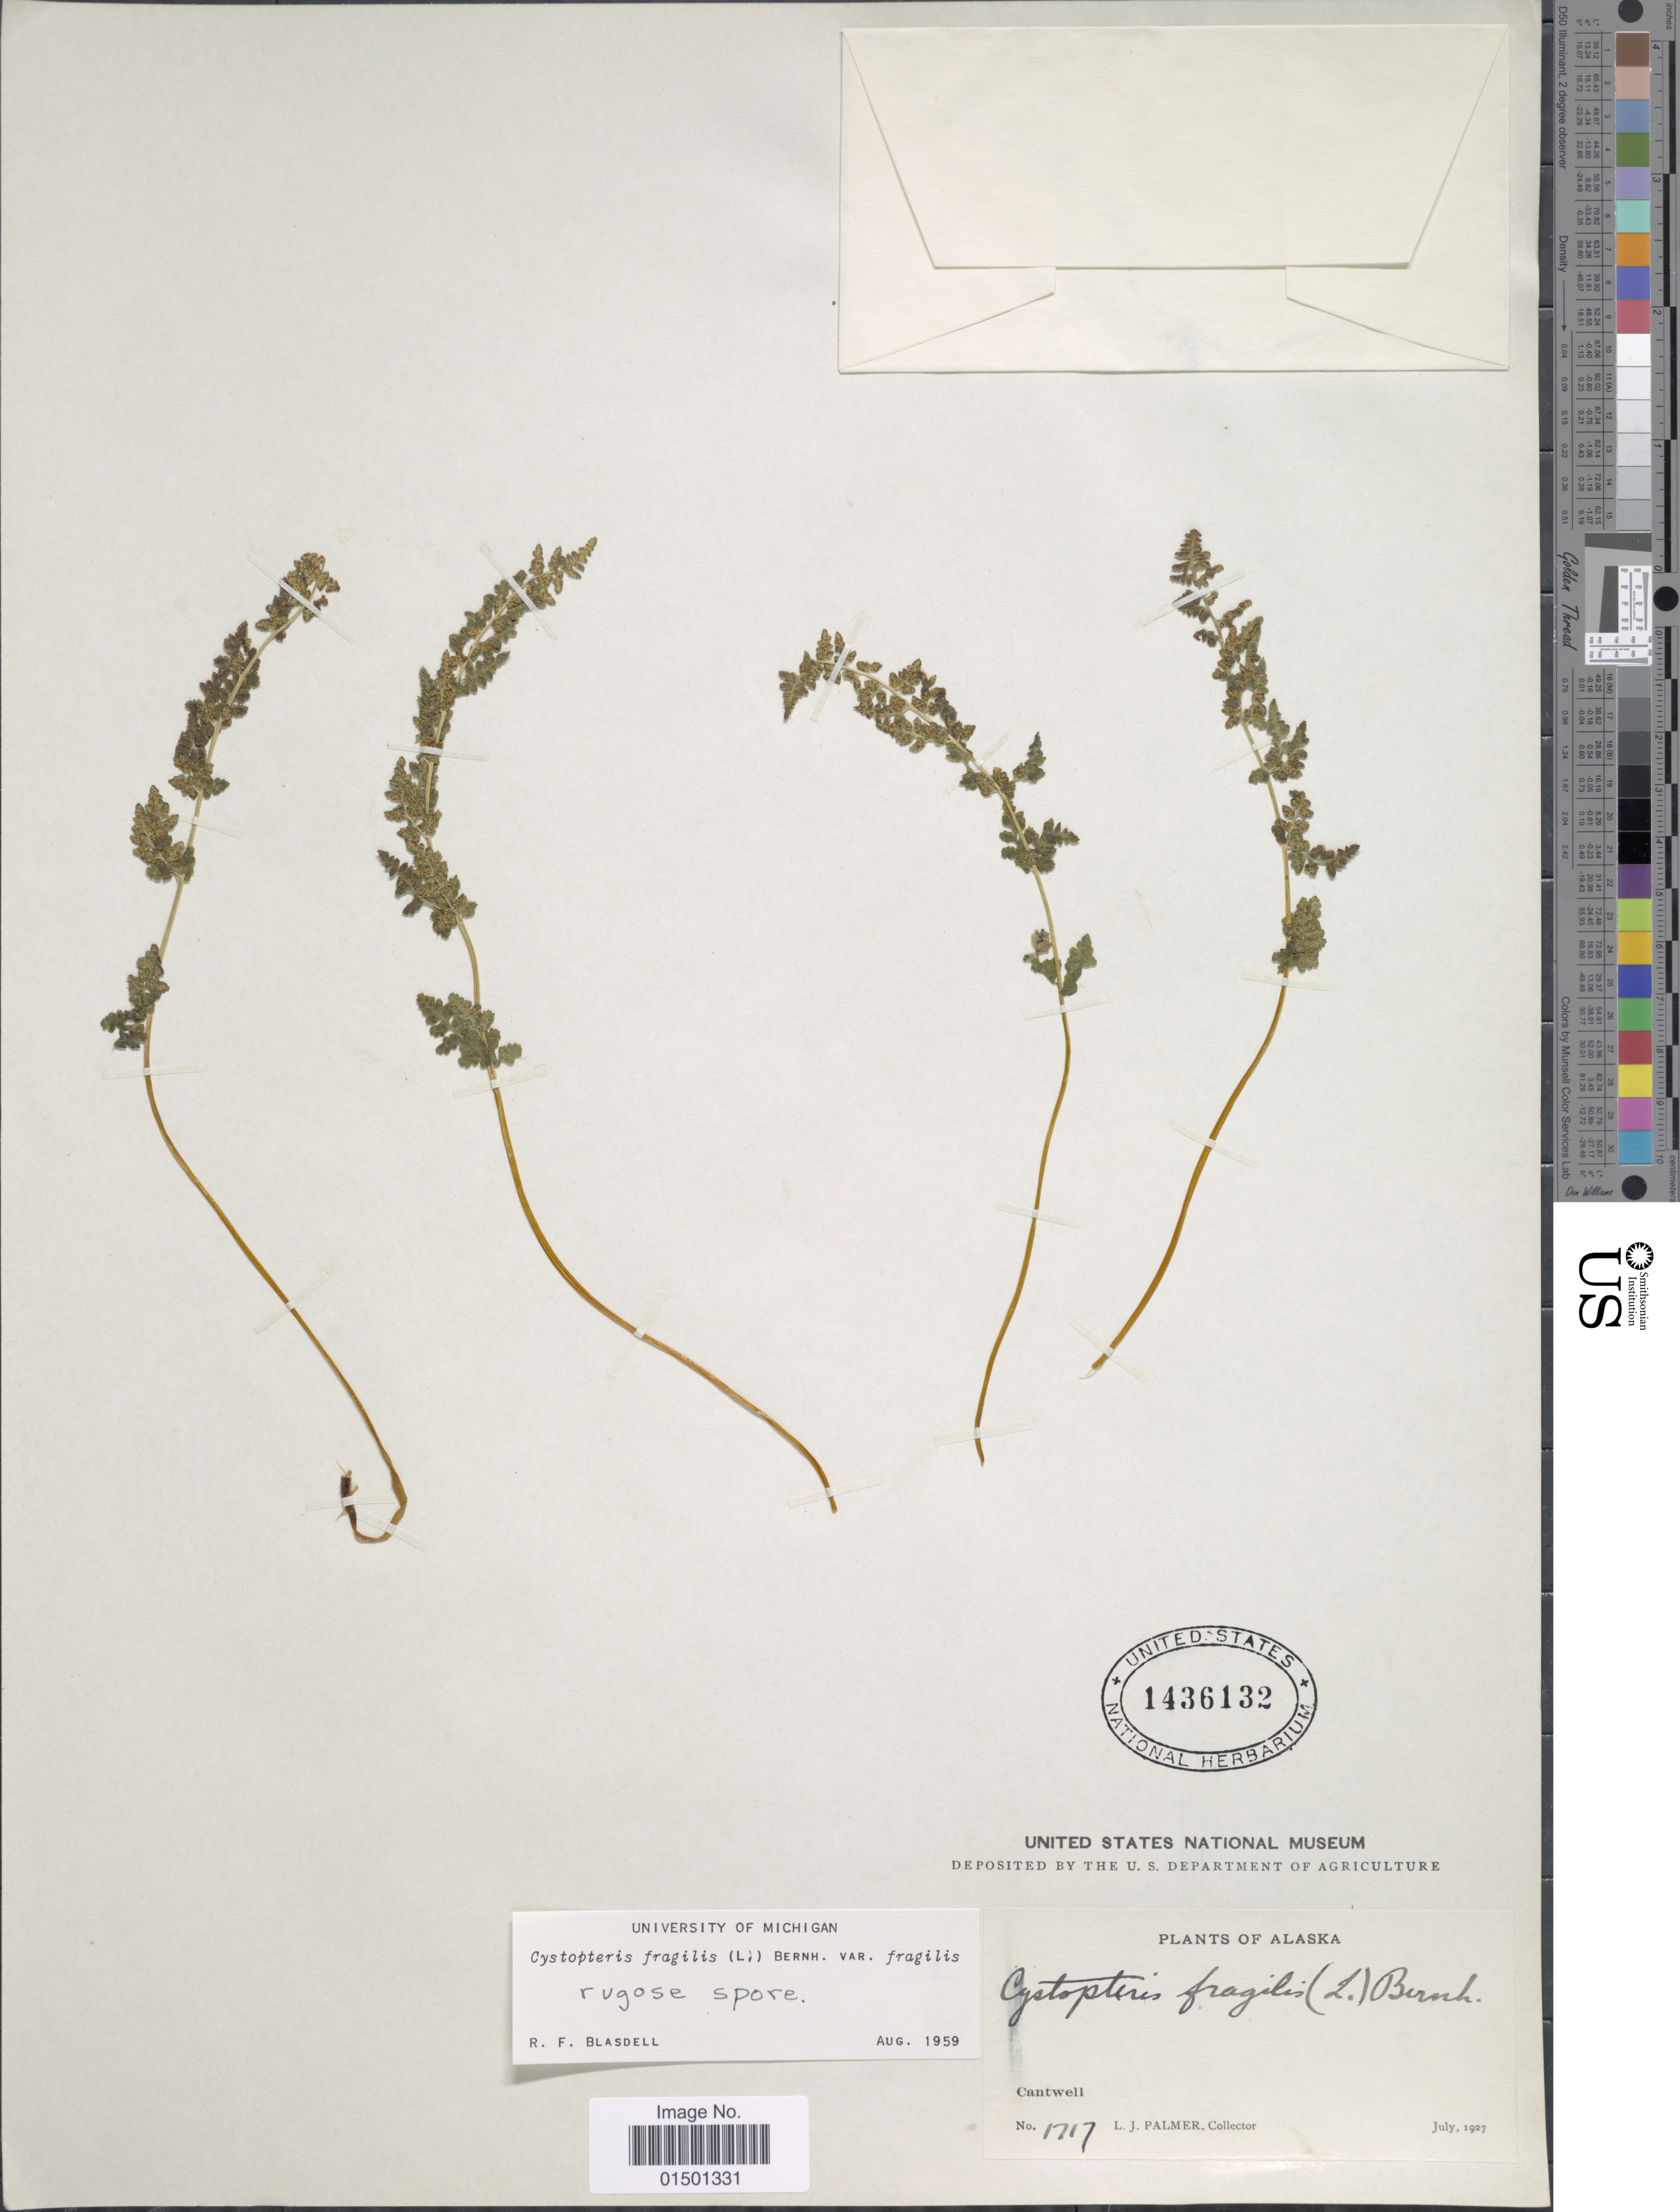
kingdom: Plantae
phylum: Tracheophyta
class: Polypodiopsida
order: Polypodiales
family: Cystopteridaceae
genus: Cystopteris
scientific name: Cystopteris fragilis var. dickieana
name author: B. Boivin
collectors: L. J. Palmer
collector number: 1717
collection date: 1927-07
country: United States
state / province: Alaska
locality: Cantwell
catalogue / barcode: US 1436132